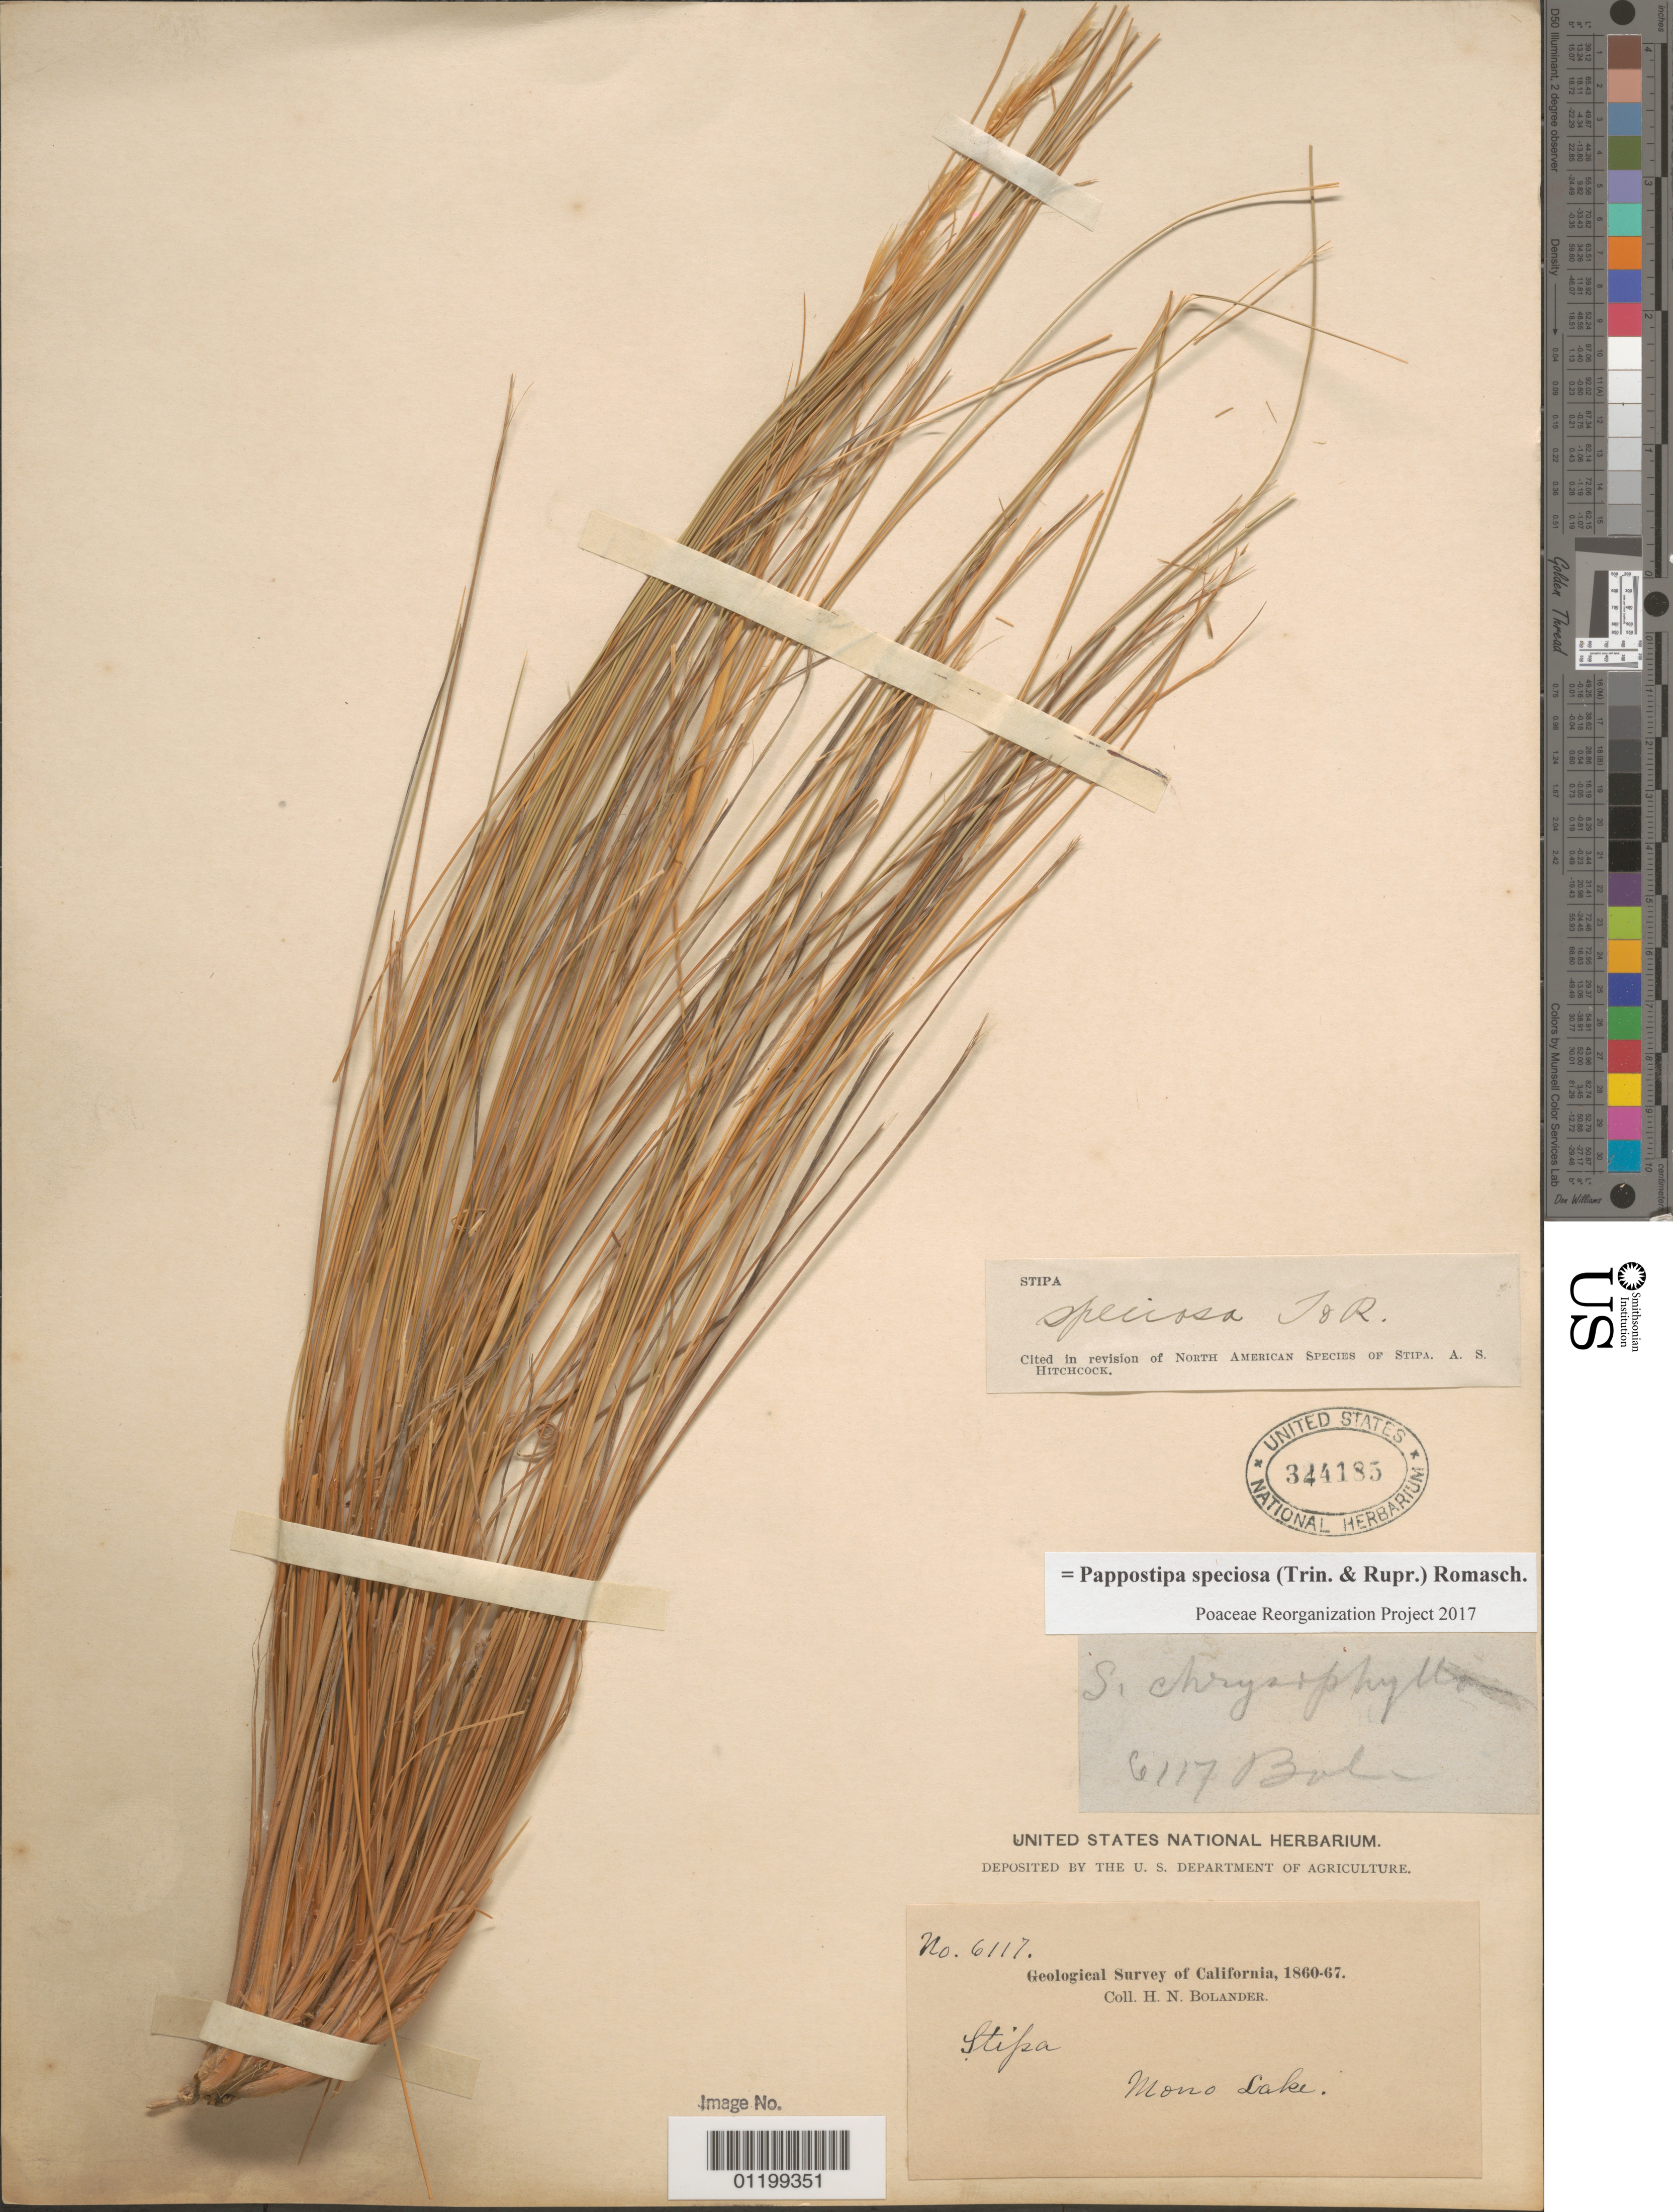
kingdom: Plantae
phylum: Tracheophyta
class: Liliopsida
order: Poales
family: Poaceae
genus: Pappostipa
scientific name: Pappostipa speciosa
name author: (Trin. & Rupr.) Romasch.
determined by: Poaceae Reorganization Project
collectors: H. Bolander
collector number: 6117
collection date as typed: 1860 to -- --- 1867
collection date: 1860/1867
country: United States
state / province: California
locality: Mono Lake.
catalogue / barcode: US 344185